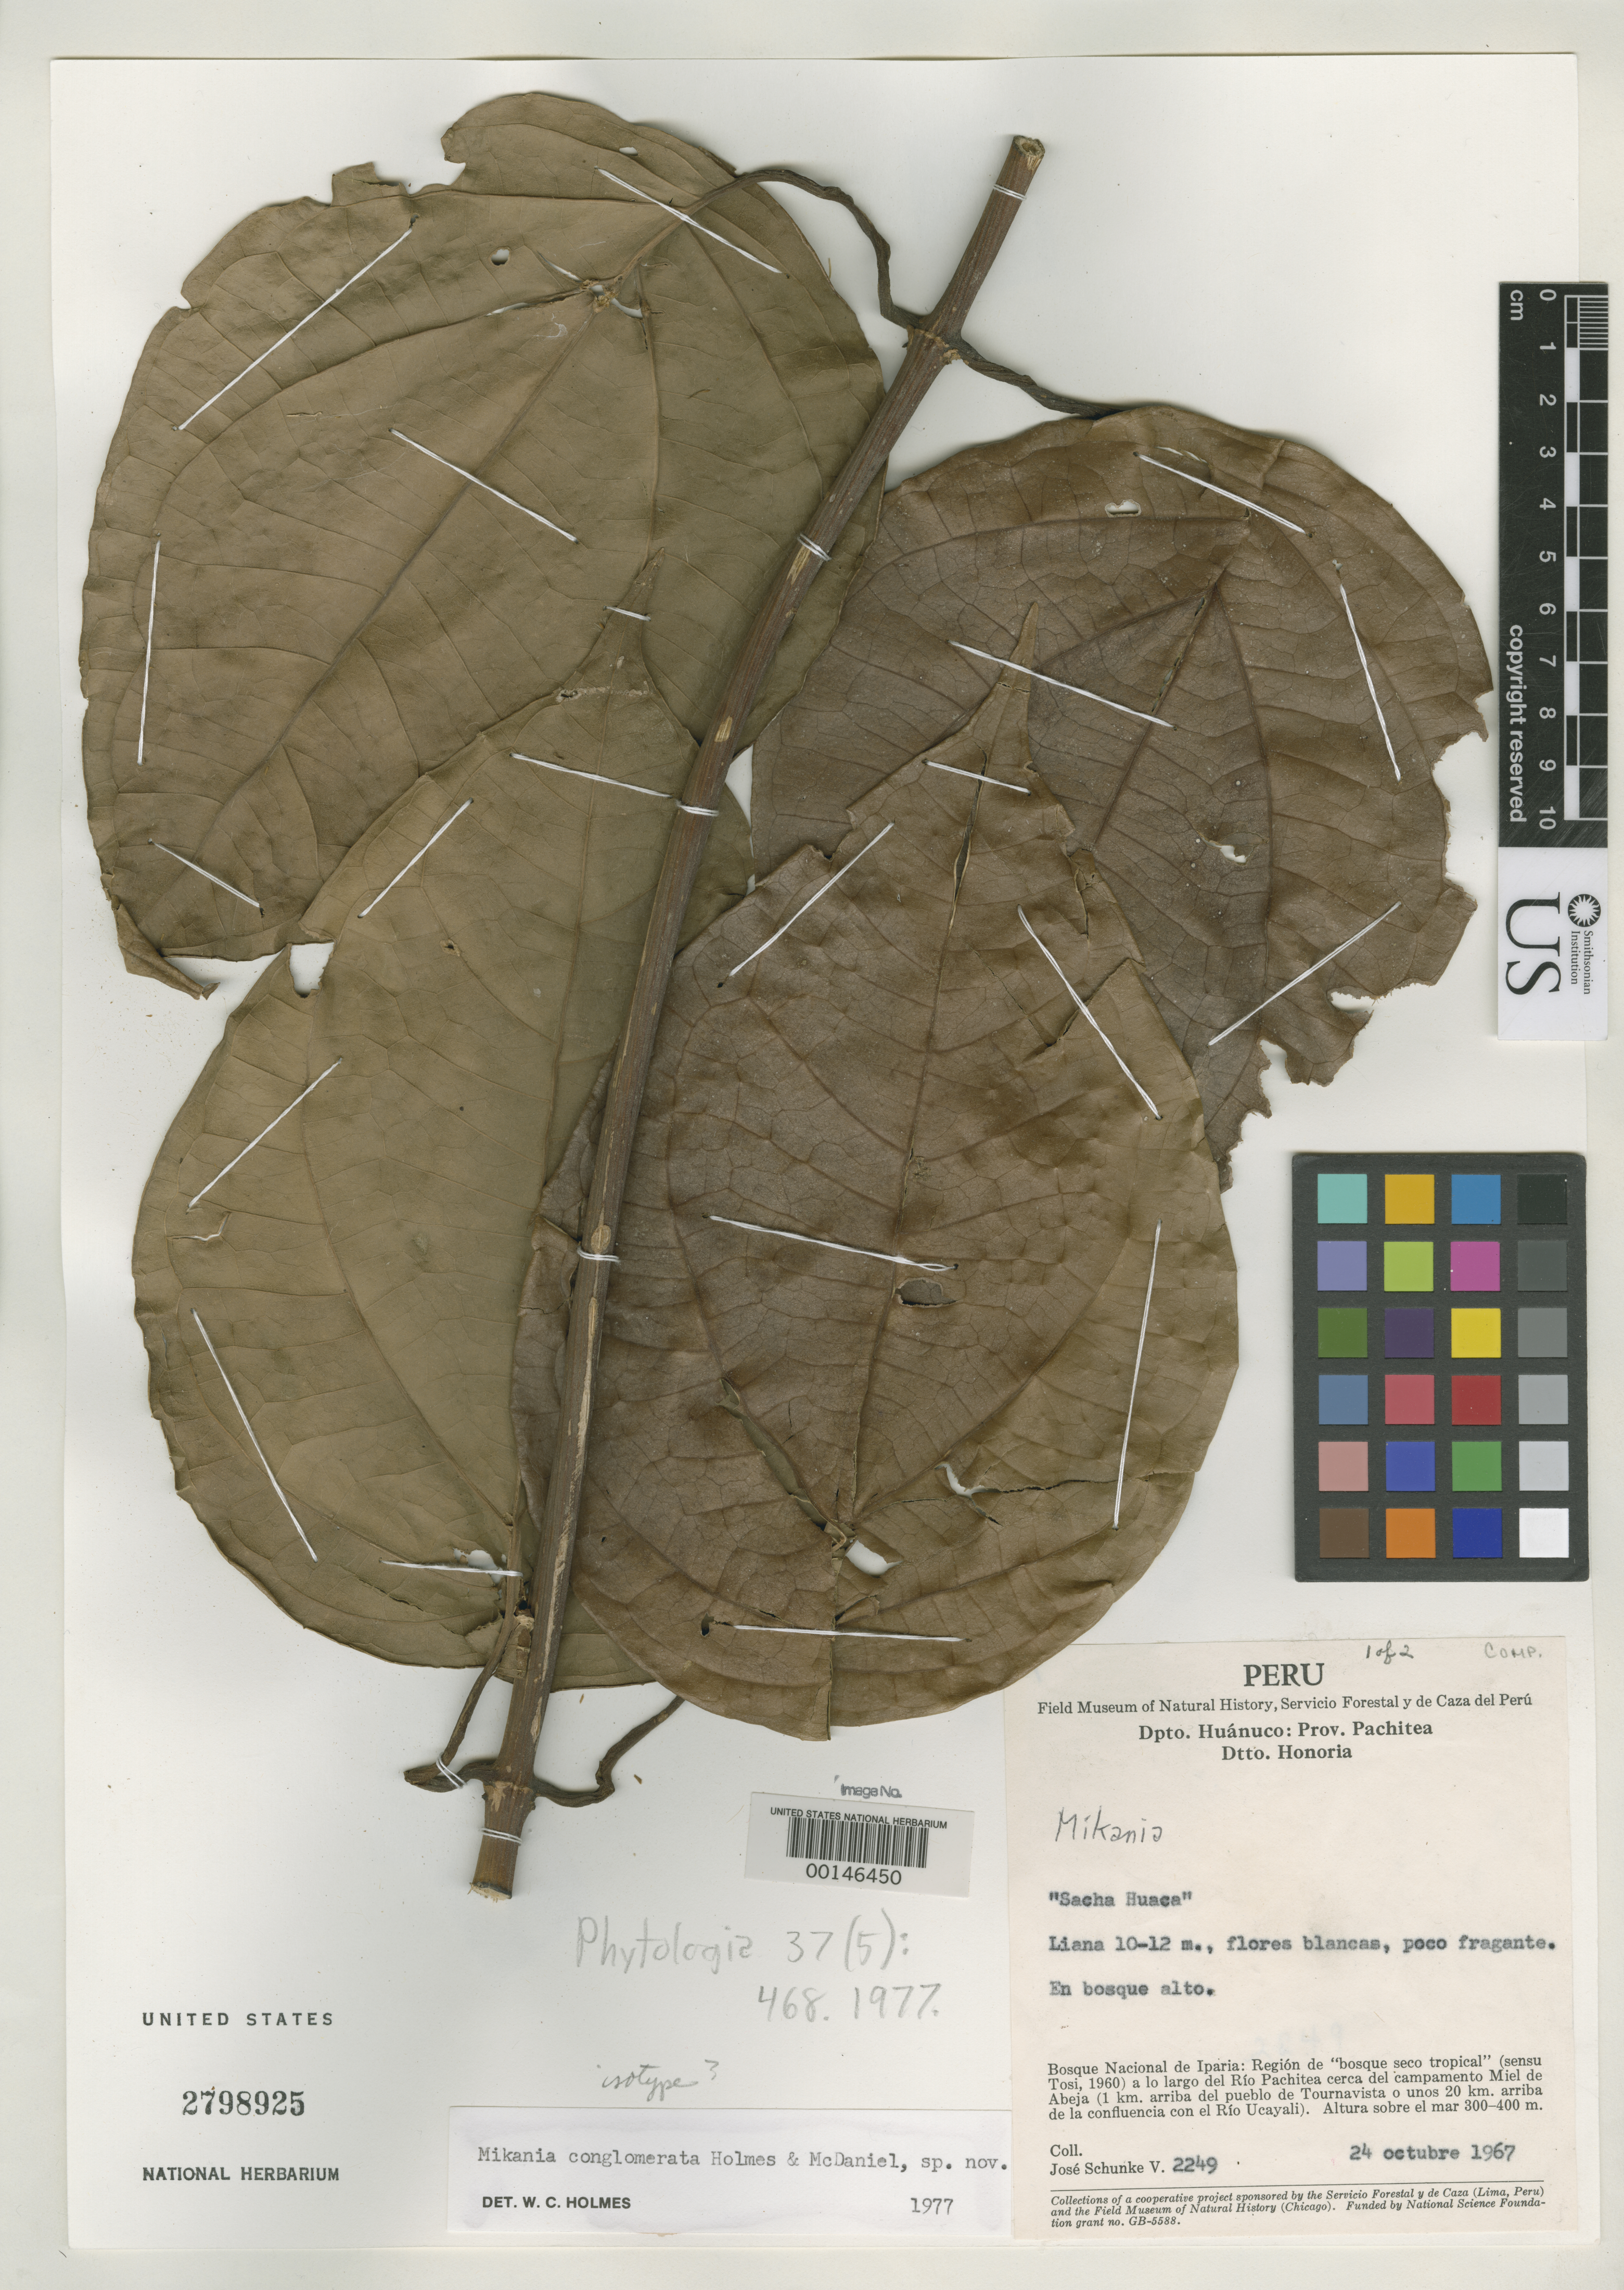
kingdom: Plantae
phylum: Tracheophyta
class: Magnoliopsida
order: Asterales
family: Asteraceae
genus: Mikania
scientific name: Mikania conglomerata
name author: W.C. Holmes & McDaniel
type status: Isotype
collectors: J. Schunke Vigo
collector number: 2249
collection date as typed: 24 Oct 1967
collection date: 1967-10-24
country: Peru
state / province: Huánuco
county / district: Pachitea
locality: Honoria, Bosque Nacional de Iparia.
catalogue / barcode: US 2798925